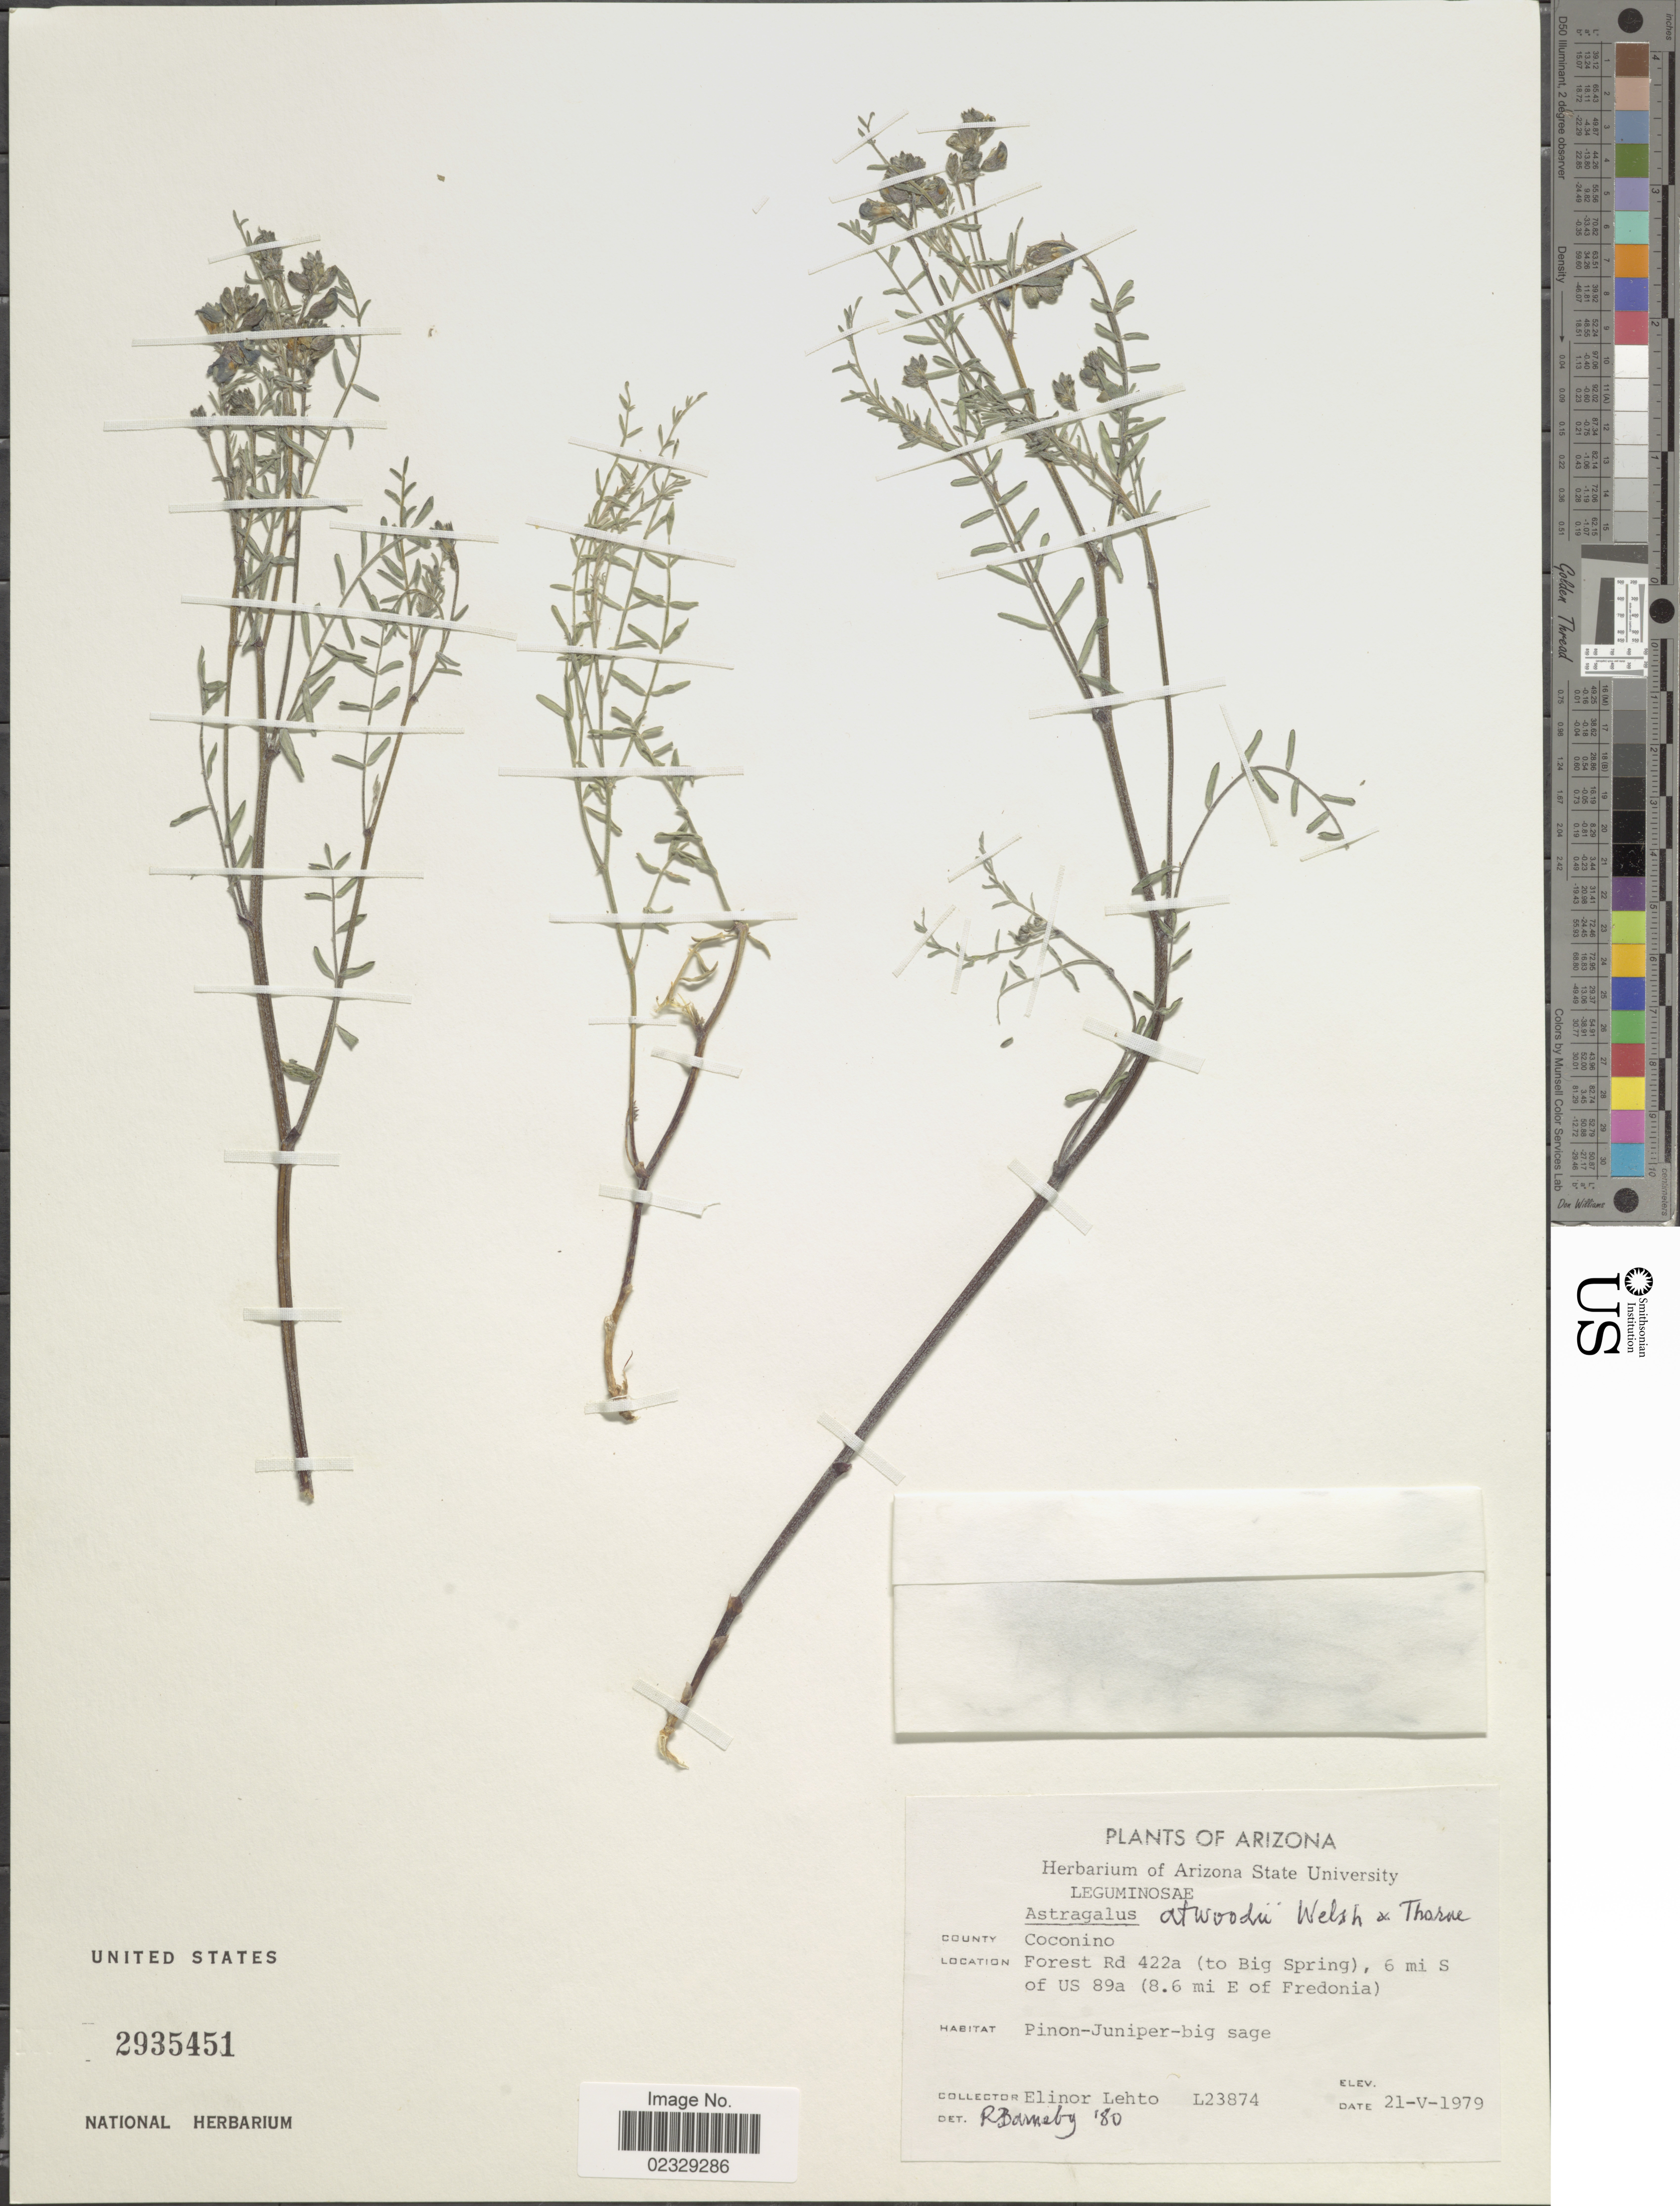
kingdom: Plantae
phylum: Tracheophyta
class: Magnoliopsida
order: Fabales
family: Fabaceae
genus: Astragalus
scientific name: Astragalus atwoodii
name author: S.L. Welsh & Thorne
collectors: E. Lehto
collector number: L23874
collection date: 1979-05-21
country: United States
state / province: Arizona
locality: County Coconino, Forest Rd 422a (to Big Spring), 6 mi S of US 89a (8.6 mi E of Fredonia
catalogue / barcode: US 2935451